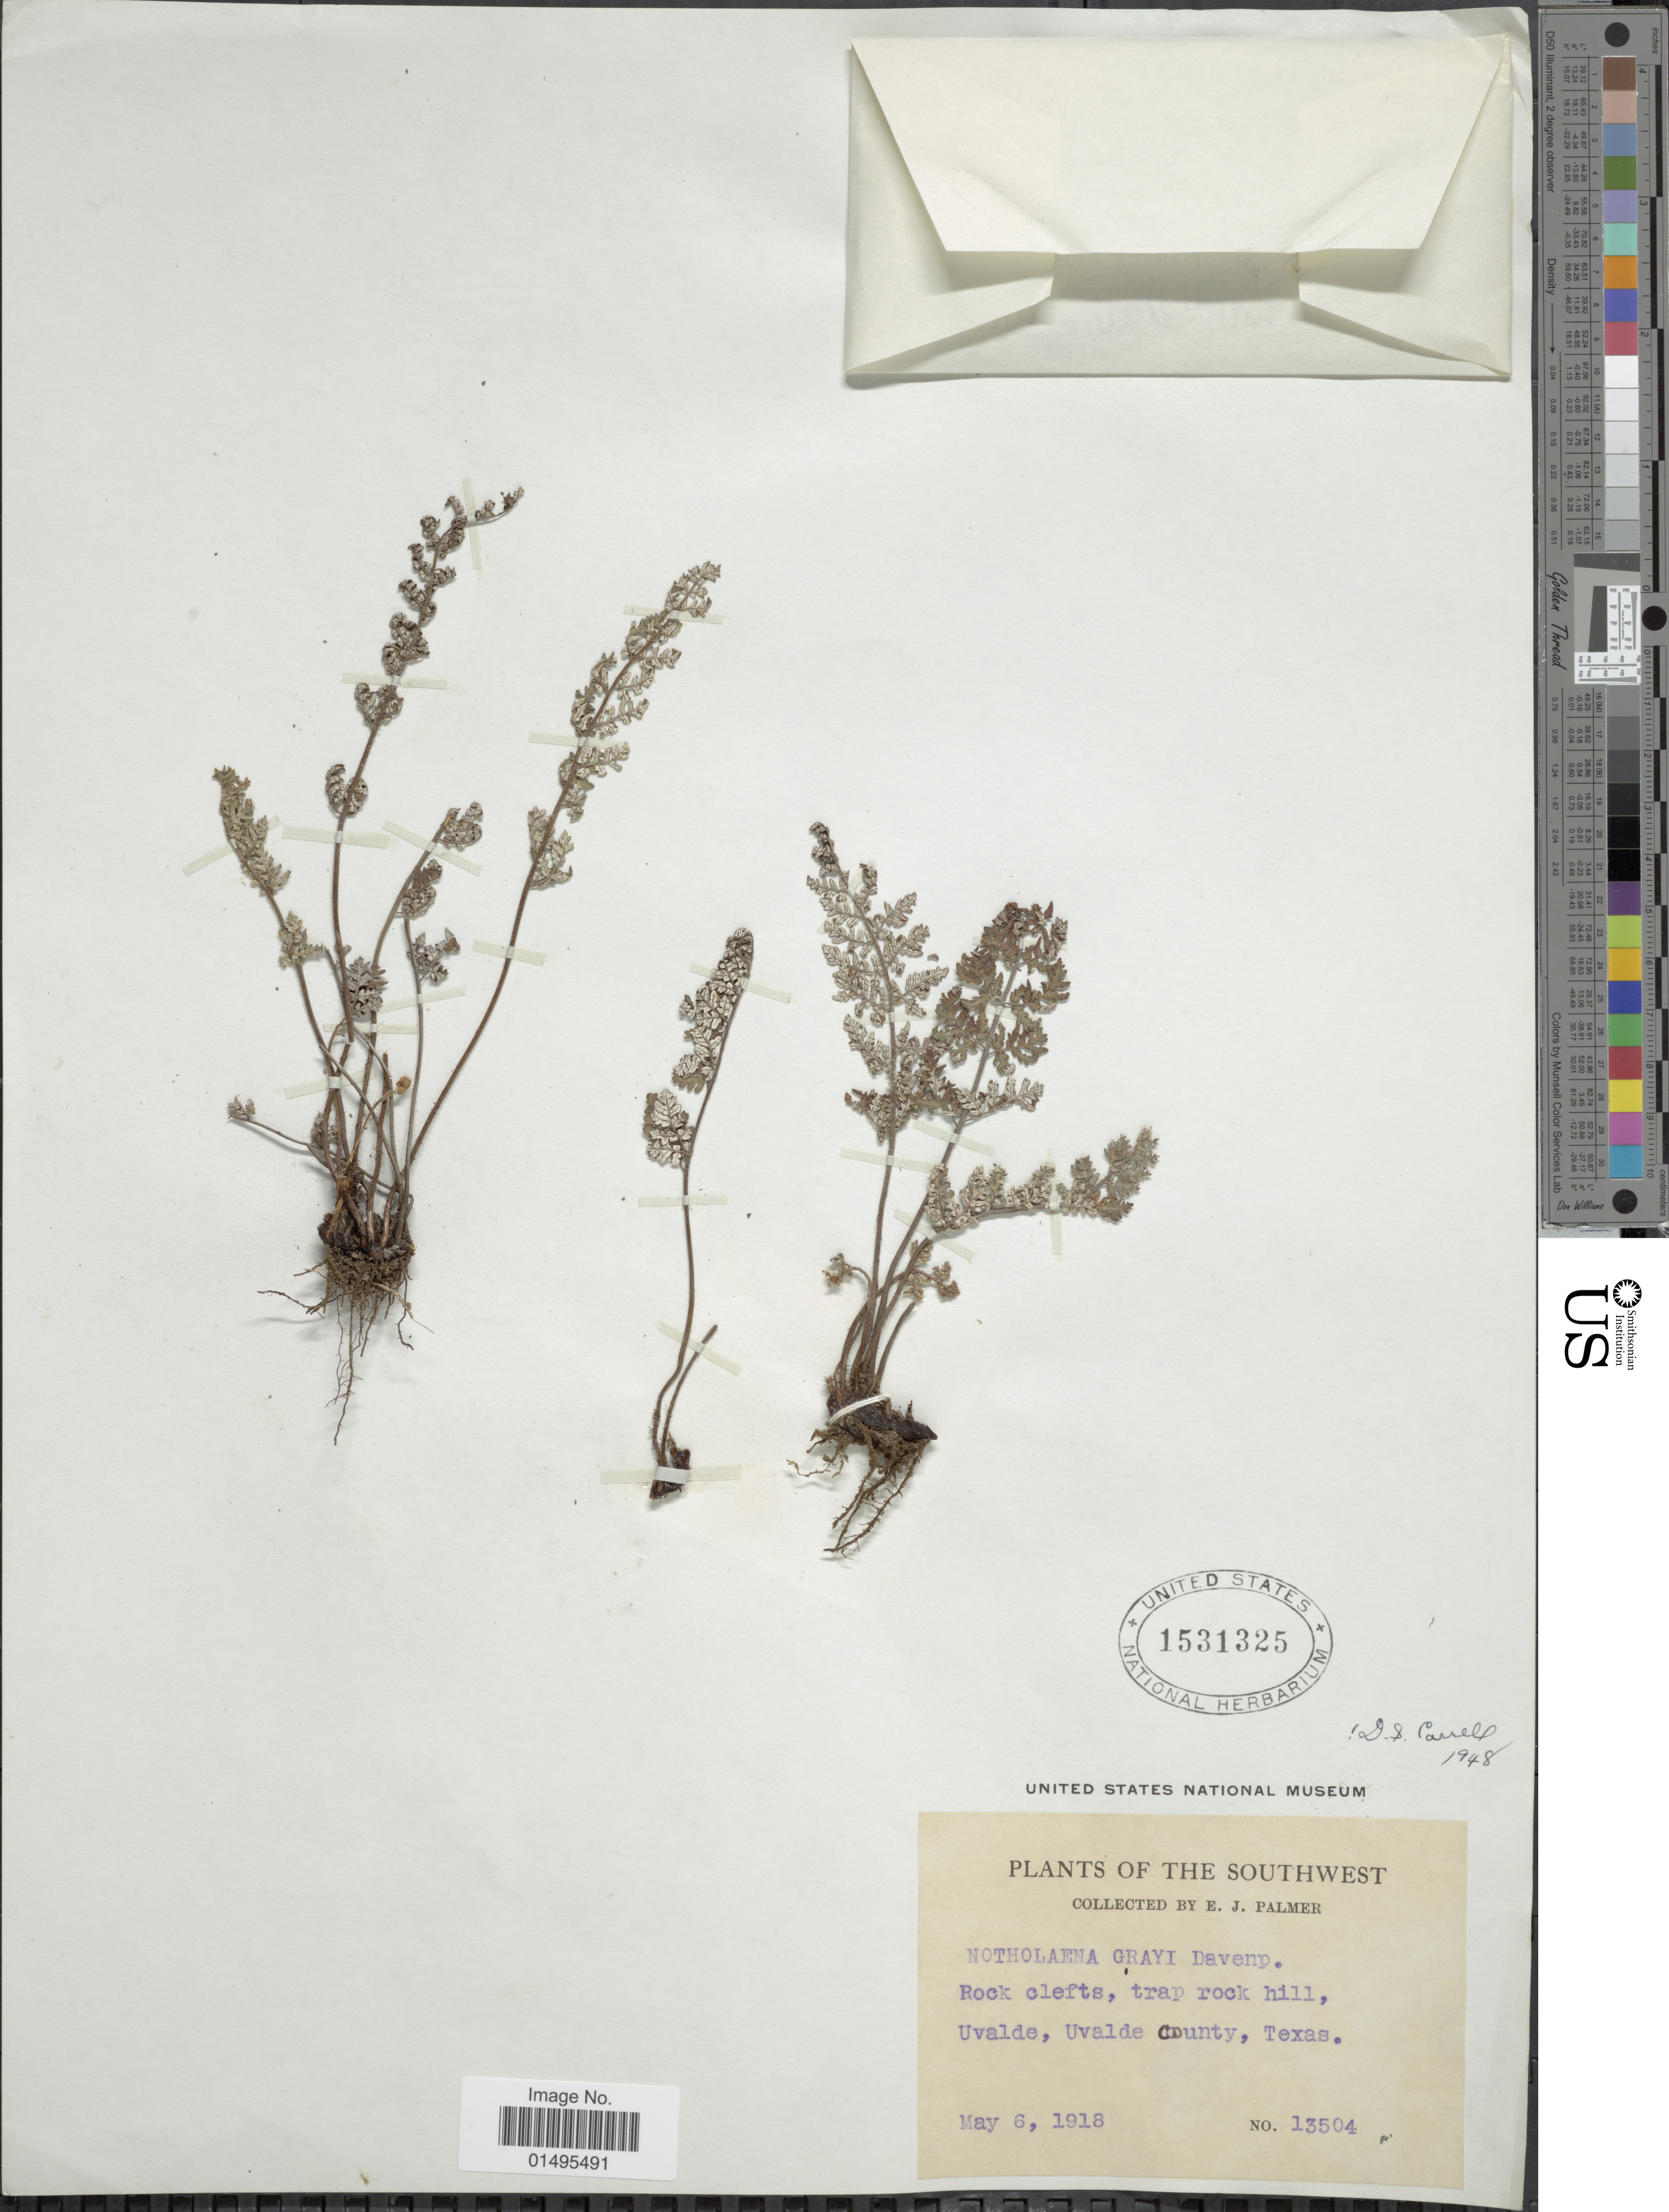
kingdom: Plantae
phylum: Tracheophyta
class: Polypodiopsida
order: Polypodiales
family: Pteridaceae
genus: Notholaena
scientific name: Notholaena grayi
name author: Davenp.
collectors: E. J. Palmer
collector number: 13504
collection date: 1918-05-06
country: United States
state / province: Texas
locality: Southwest, Uvalde, Uvalde County, Texas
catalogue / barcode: US 1531325